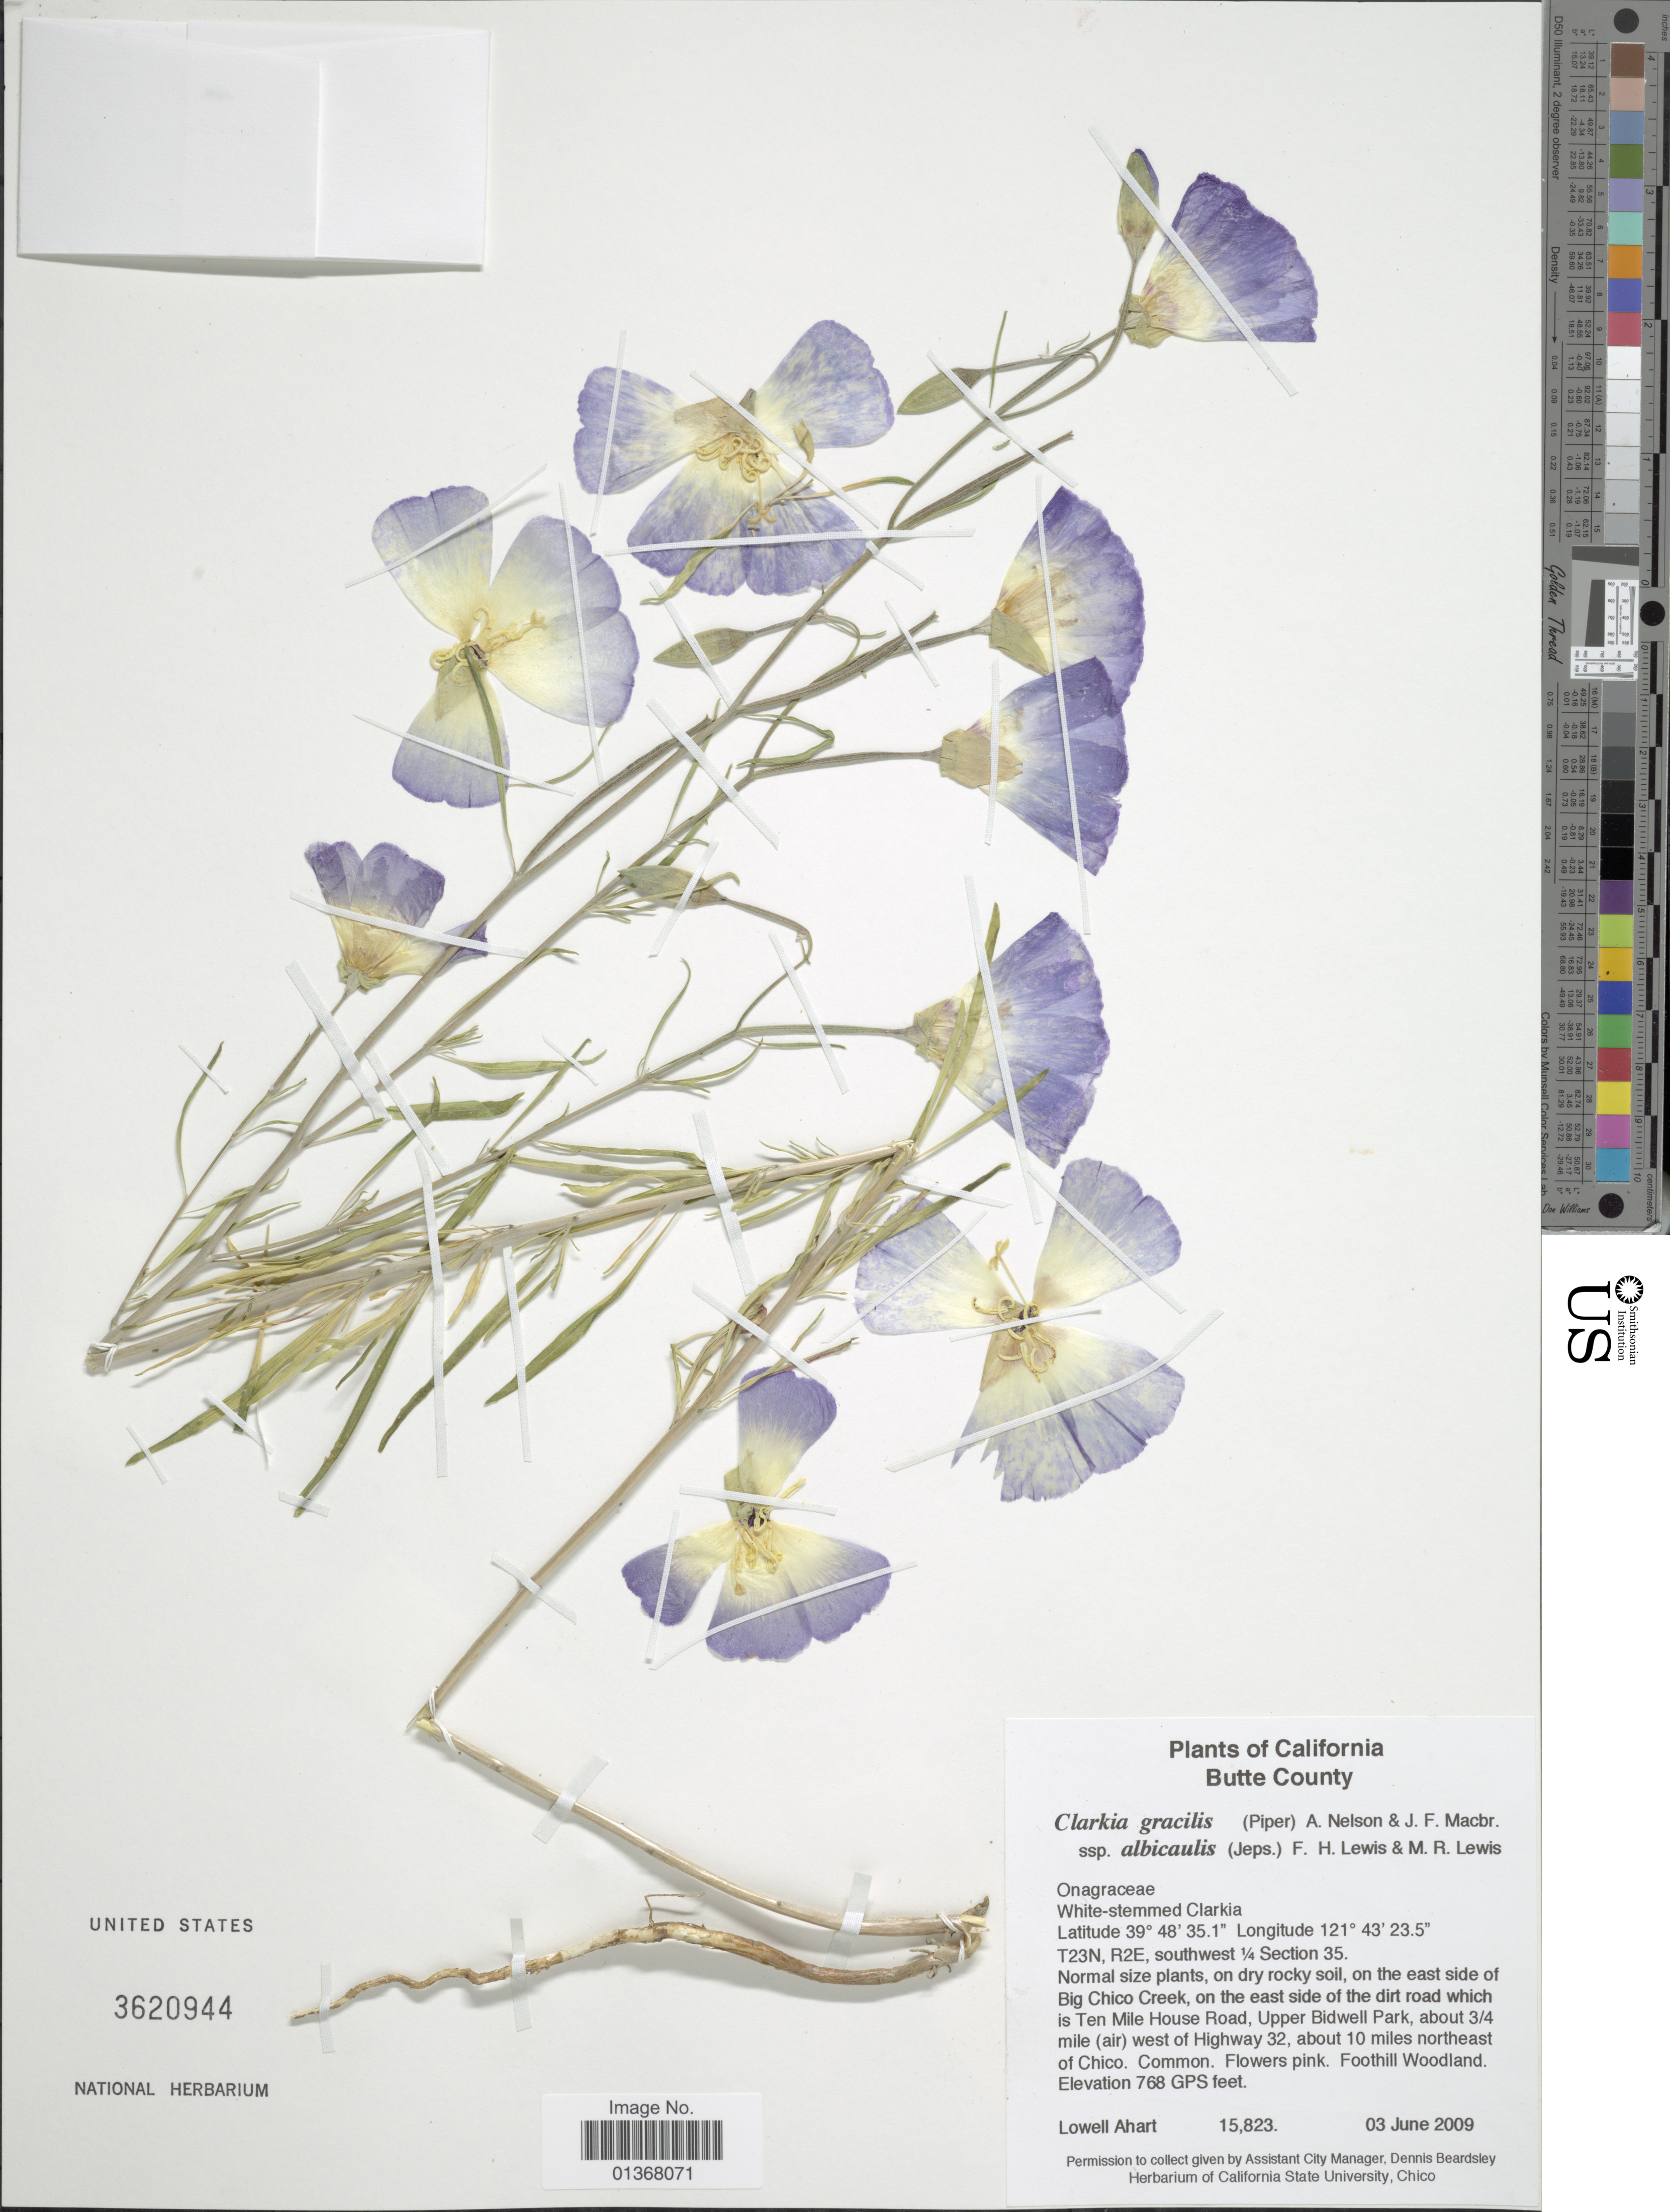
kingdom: Plantae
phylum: Tracheophyta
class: Magnoliopsida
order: Myrtales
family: Onagraceae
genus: Clarkia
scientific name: Clarkia gracilis subsp. gracilis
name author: (Piper) A. Nelson & J.F. Macbr.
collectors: L. Ahart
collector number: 15823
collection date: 2009-06-03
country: United States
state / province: California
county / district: Butte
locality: Butte County, On the east side of Big Chico Creek, on the east side of the dirt road which is Ten Mille House Road, Upper Bidwell Park, about ¾ mile (air) west of Highway 32, about 10 miles northeast of Chico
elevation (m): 234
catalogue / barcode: US 3620944